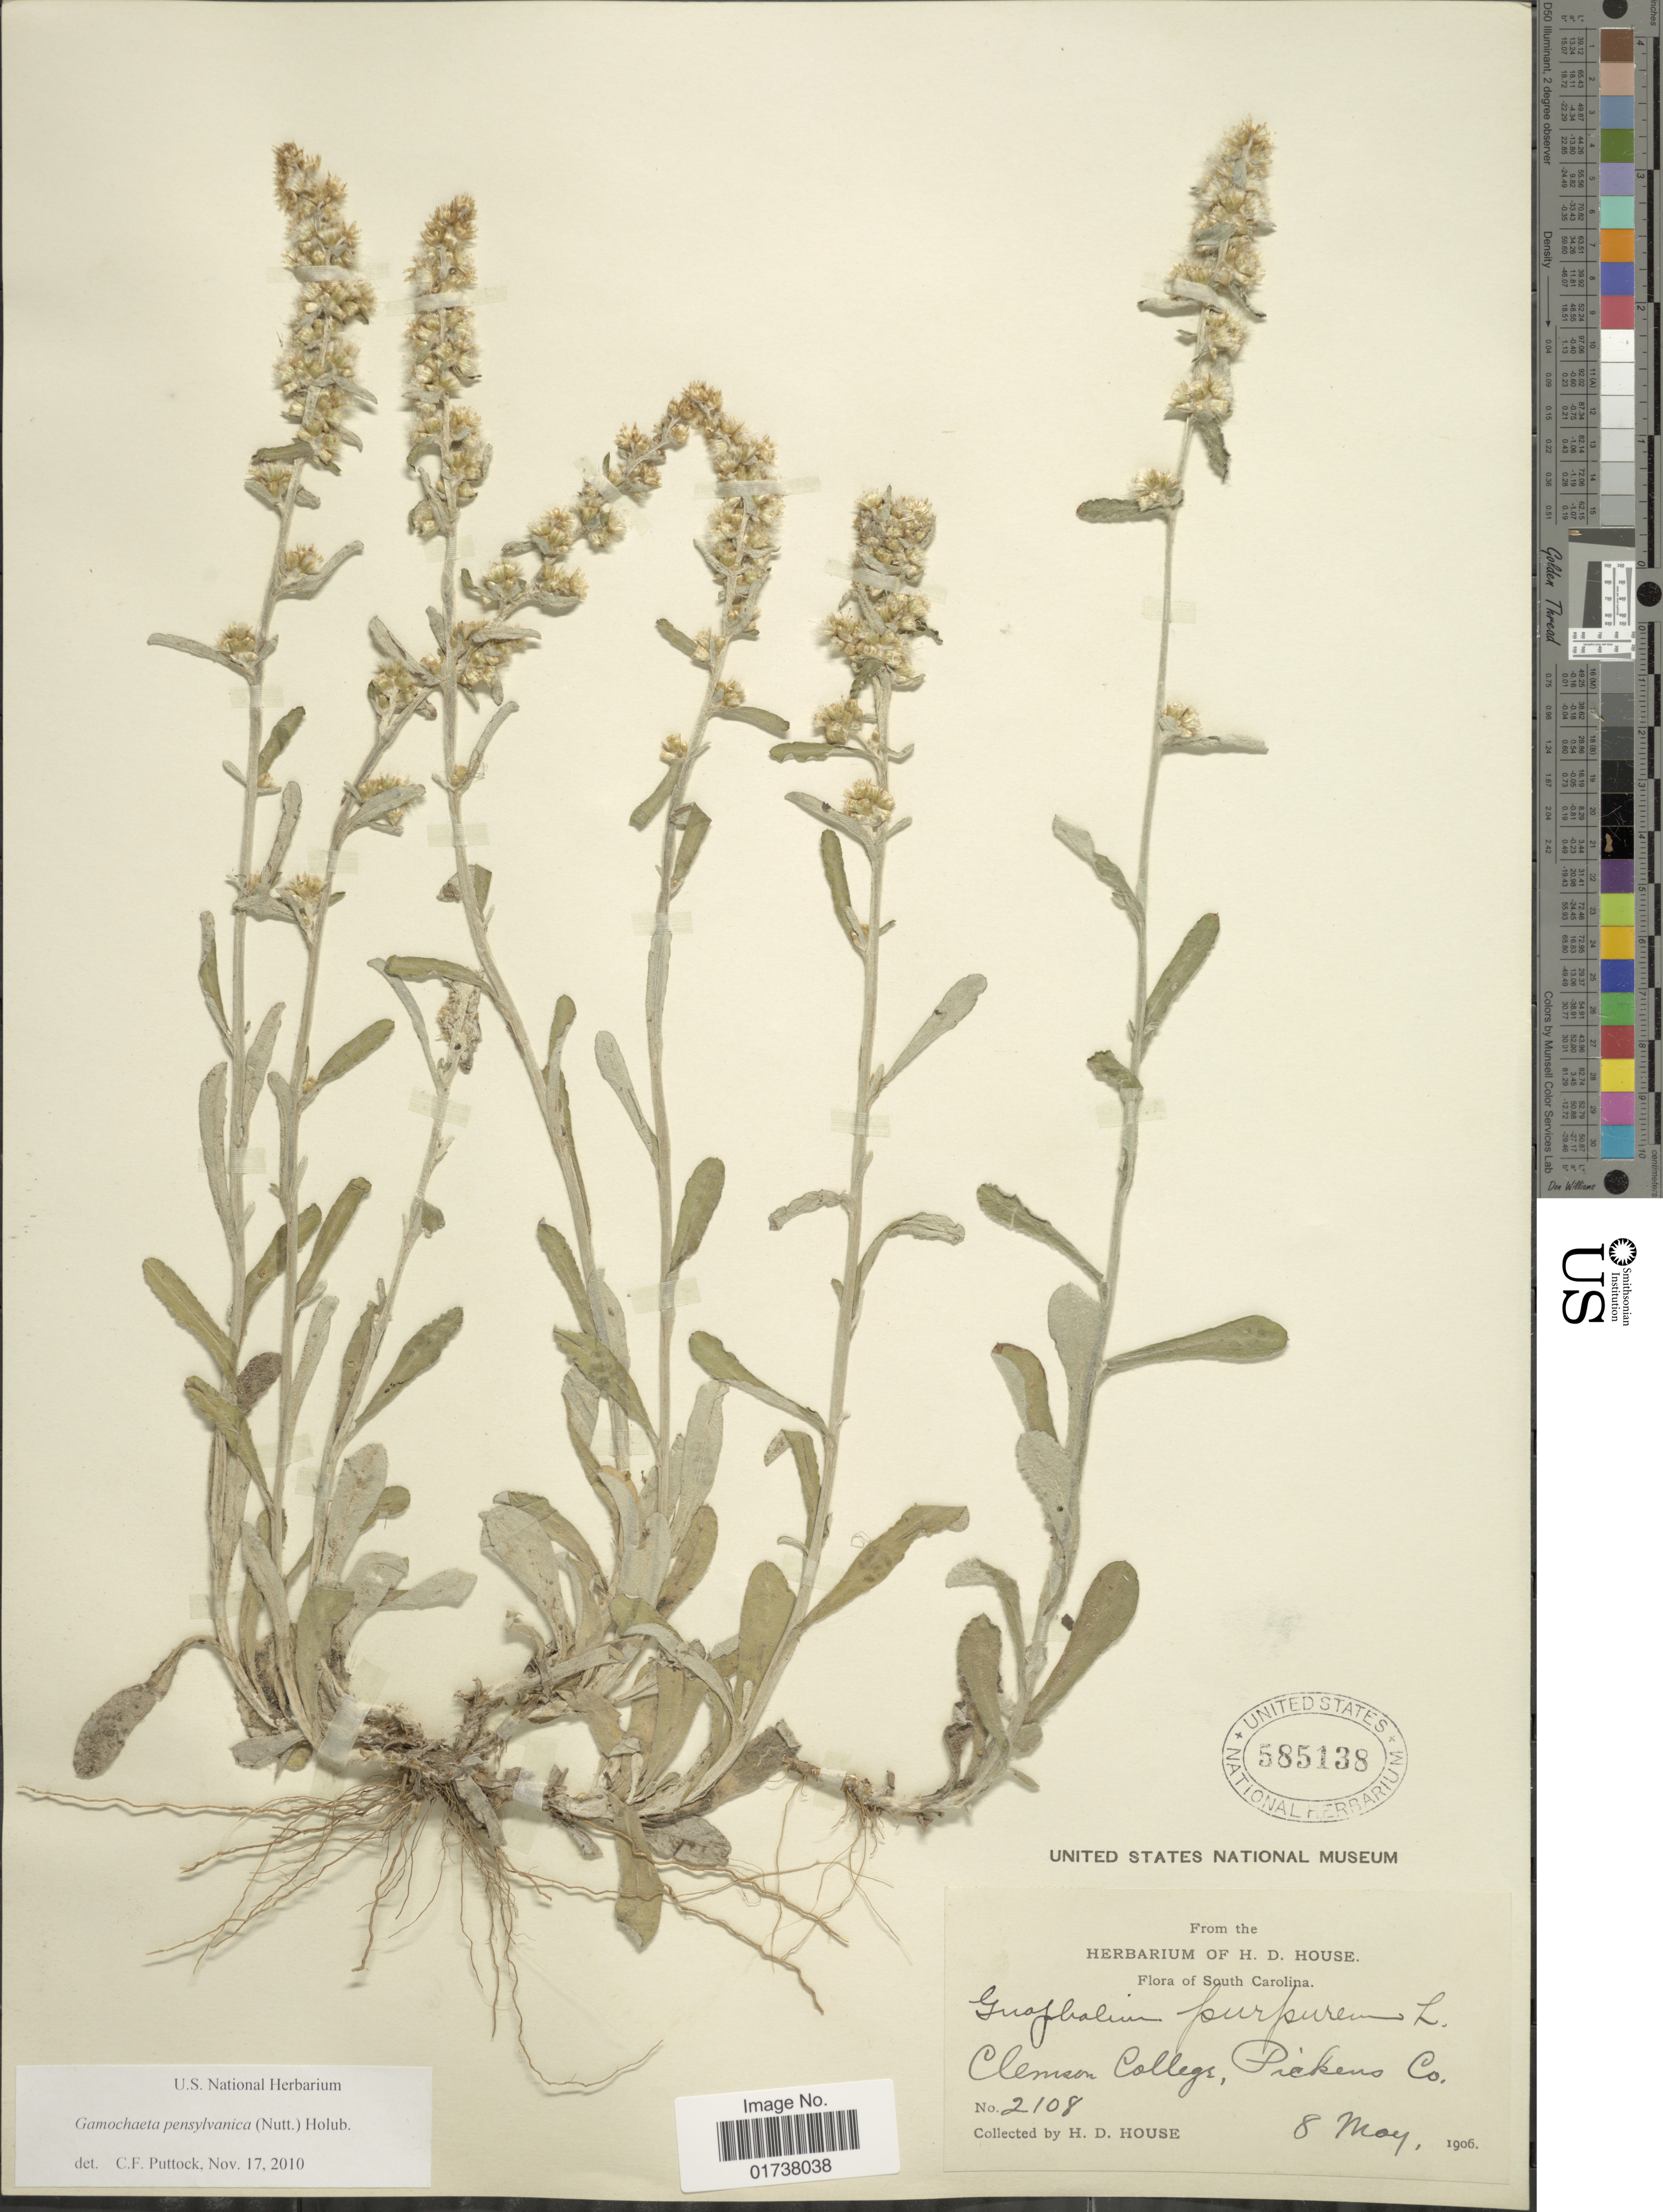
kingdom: Plantae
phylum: Tracheophyta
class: Magnoliopsida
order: Asterales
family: Asteraceae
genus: Gamochaeta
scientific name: Gamochaeta ustulata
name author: (Nutt.) Holub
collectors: H. D. House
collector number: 2108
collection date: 1906-05-08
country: United States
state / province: South Carolina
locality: Clemson College, Pickens Co.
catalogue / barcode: US 585138